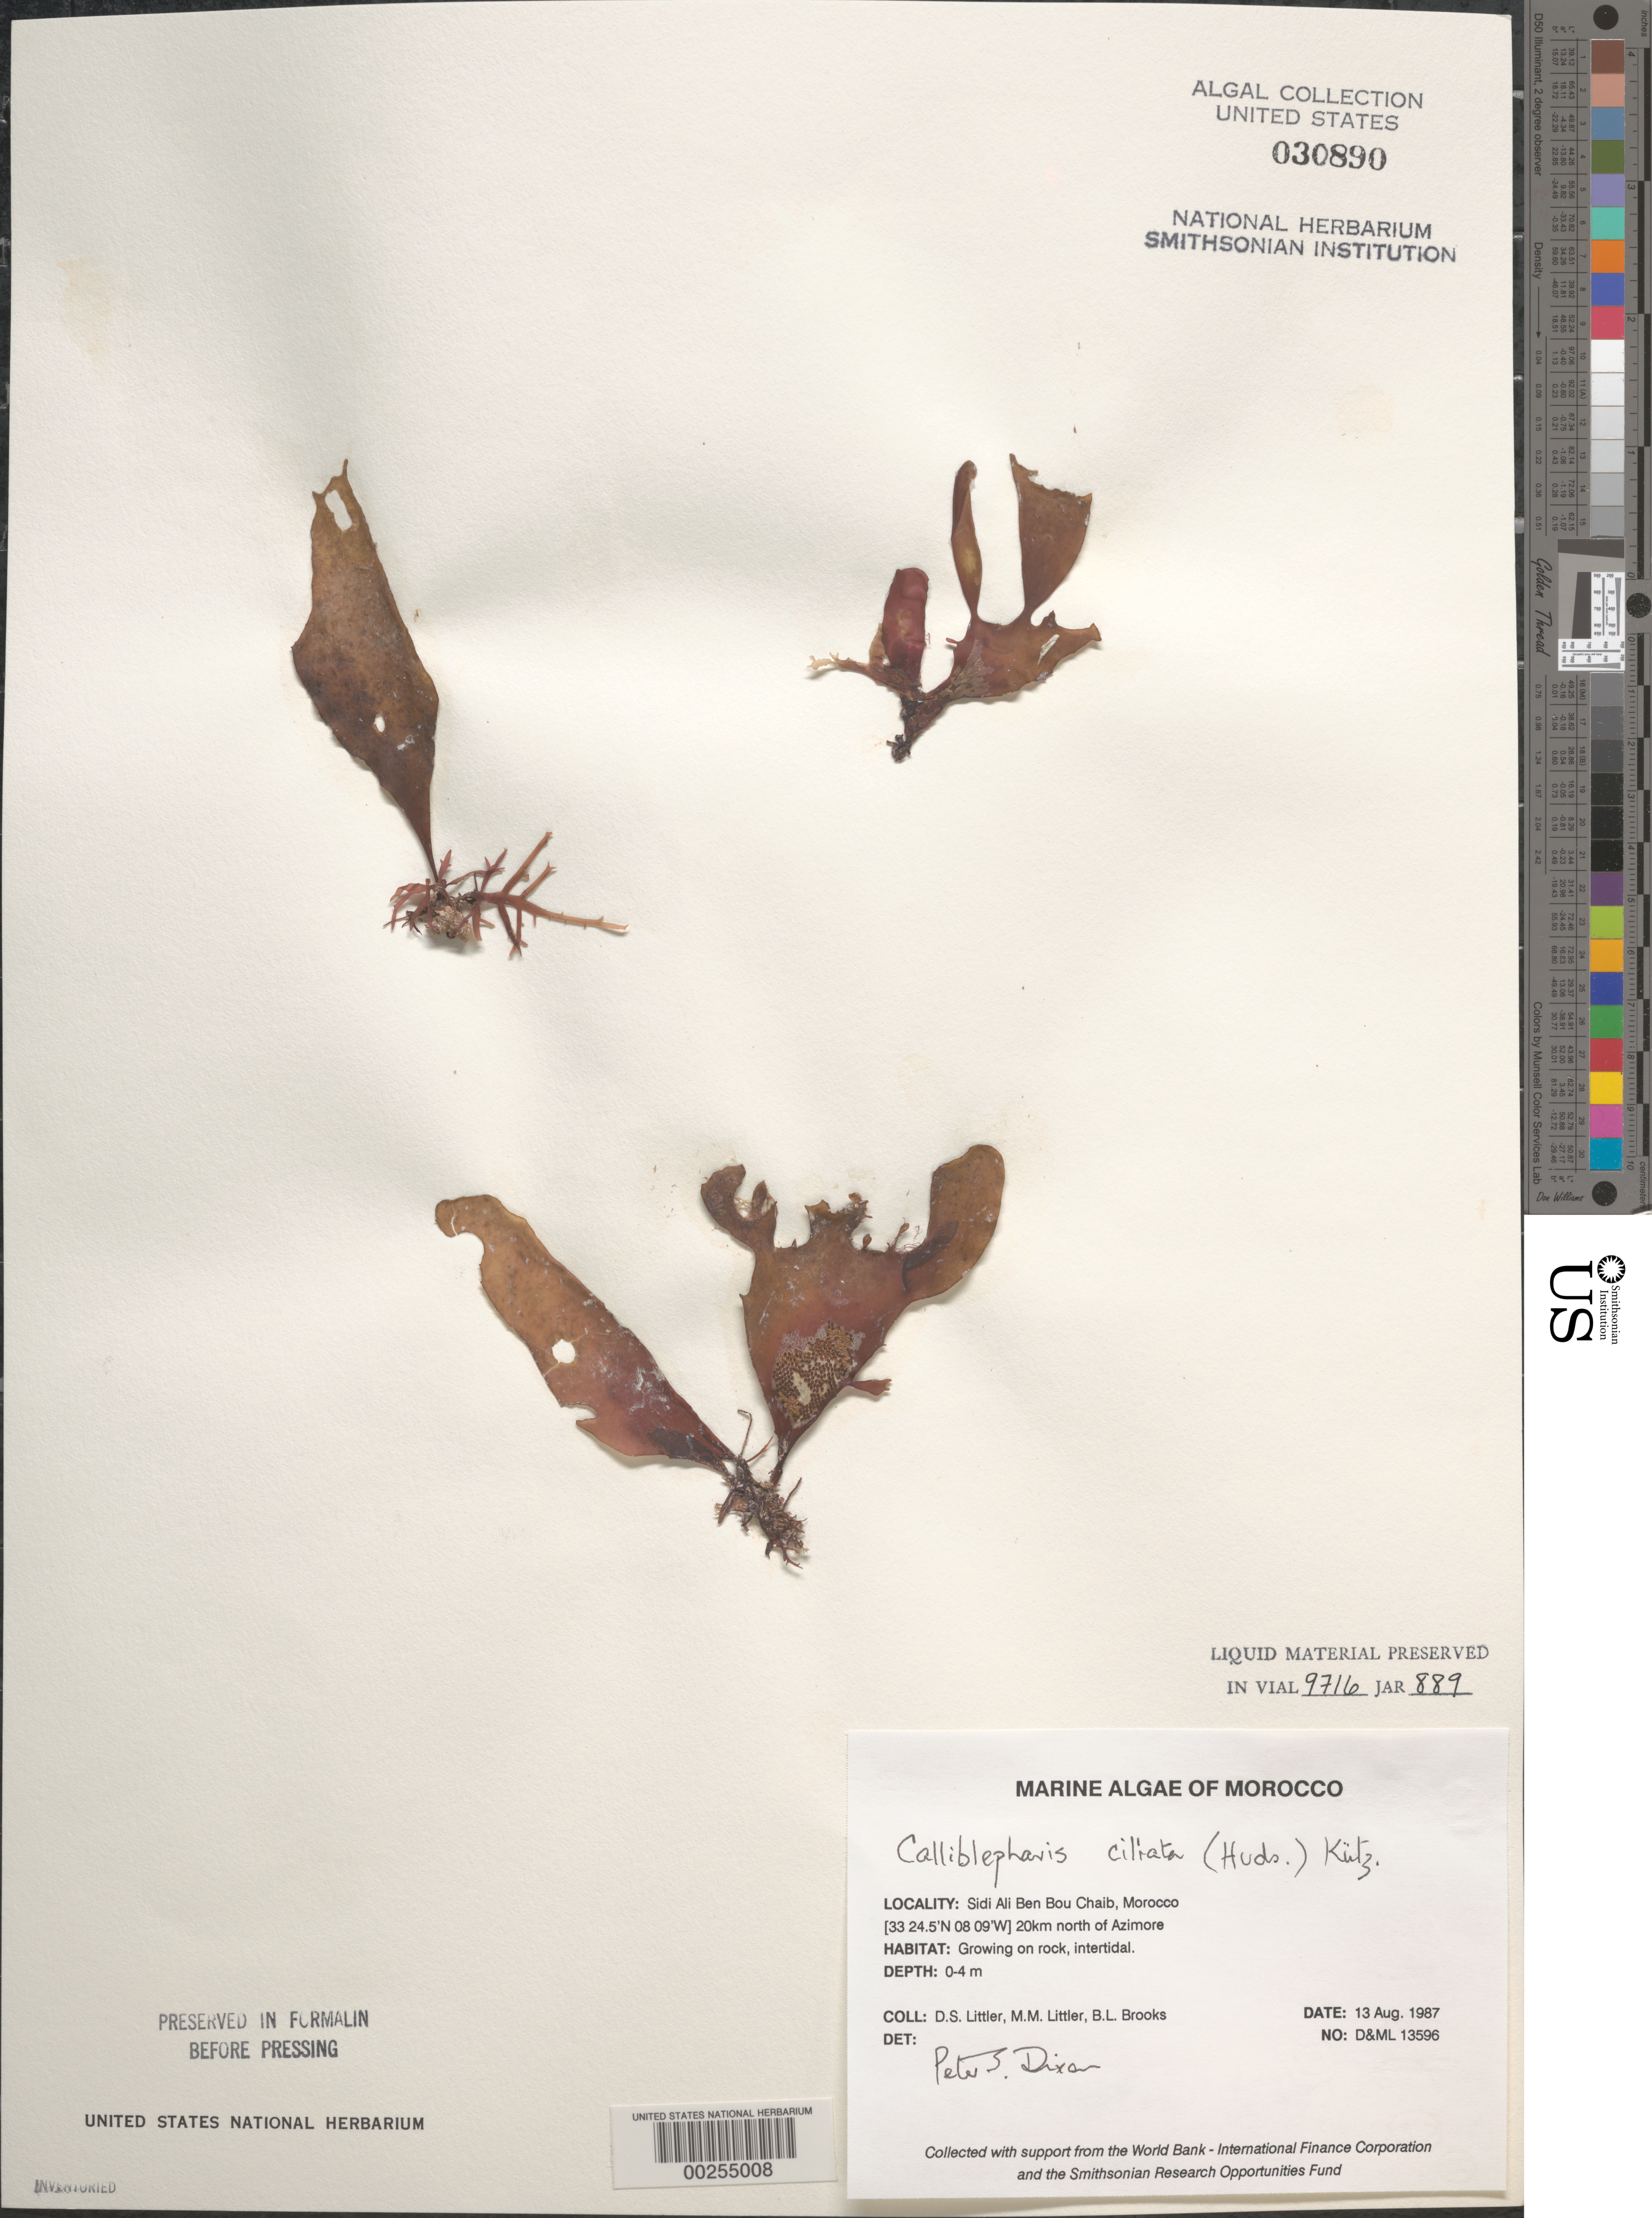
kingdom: Plantae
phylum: Rhodophyta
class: Florideophyceae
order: Gigartinales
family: Cystocloniaceae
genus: Calliblepharis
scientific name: Calliblepharis ciliata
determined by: Dixon, P. S.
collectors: D. S. Littler, M. M. Littler & B. Brooks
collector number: D&ML 13596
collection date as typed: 13 Aug 1987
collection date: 1987-08-13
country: Morocco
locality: Sidi Ali Ben Bou Chaib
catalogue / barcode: US 30890